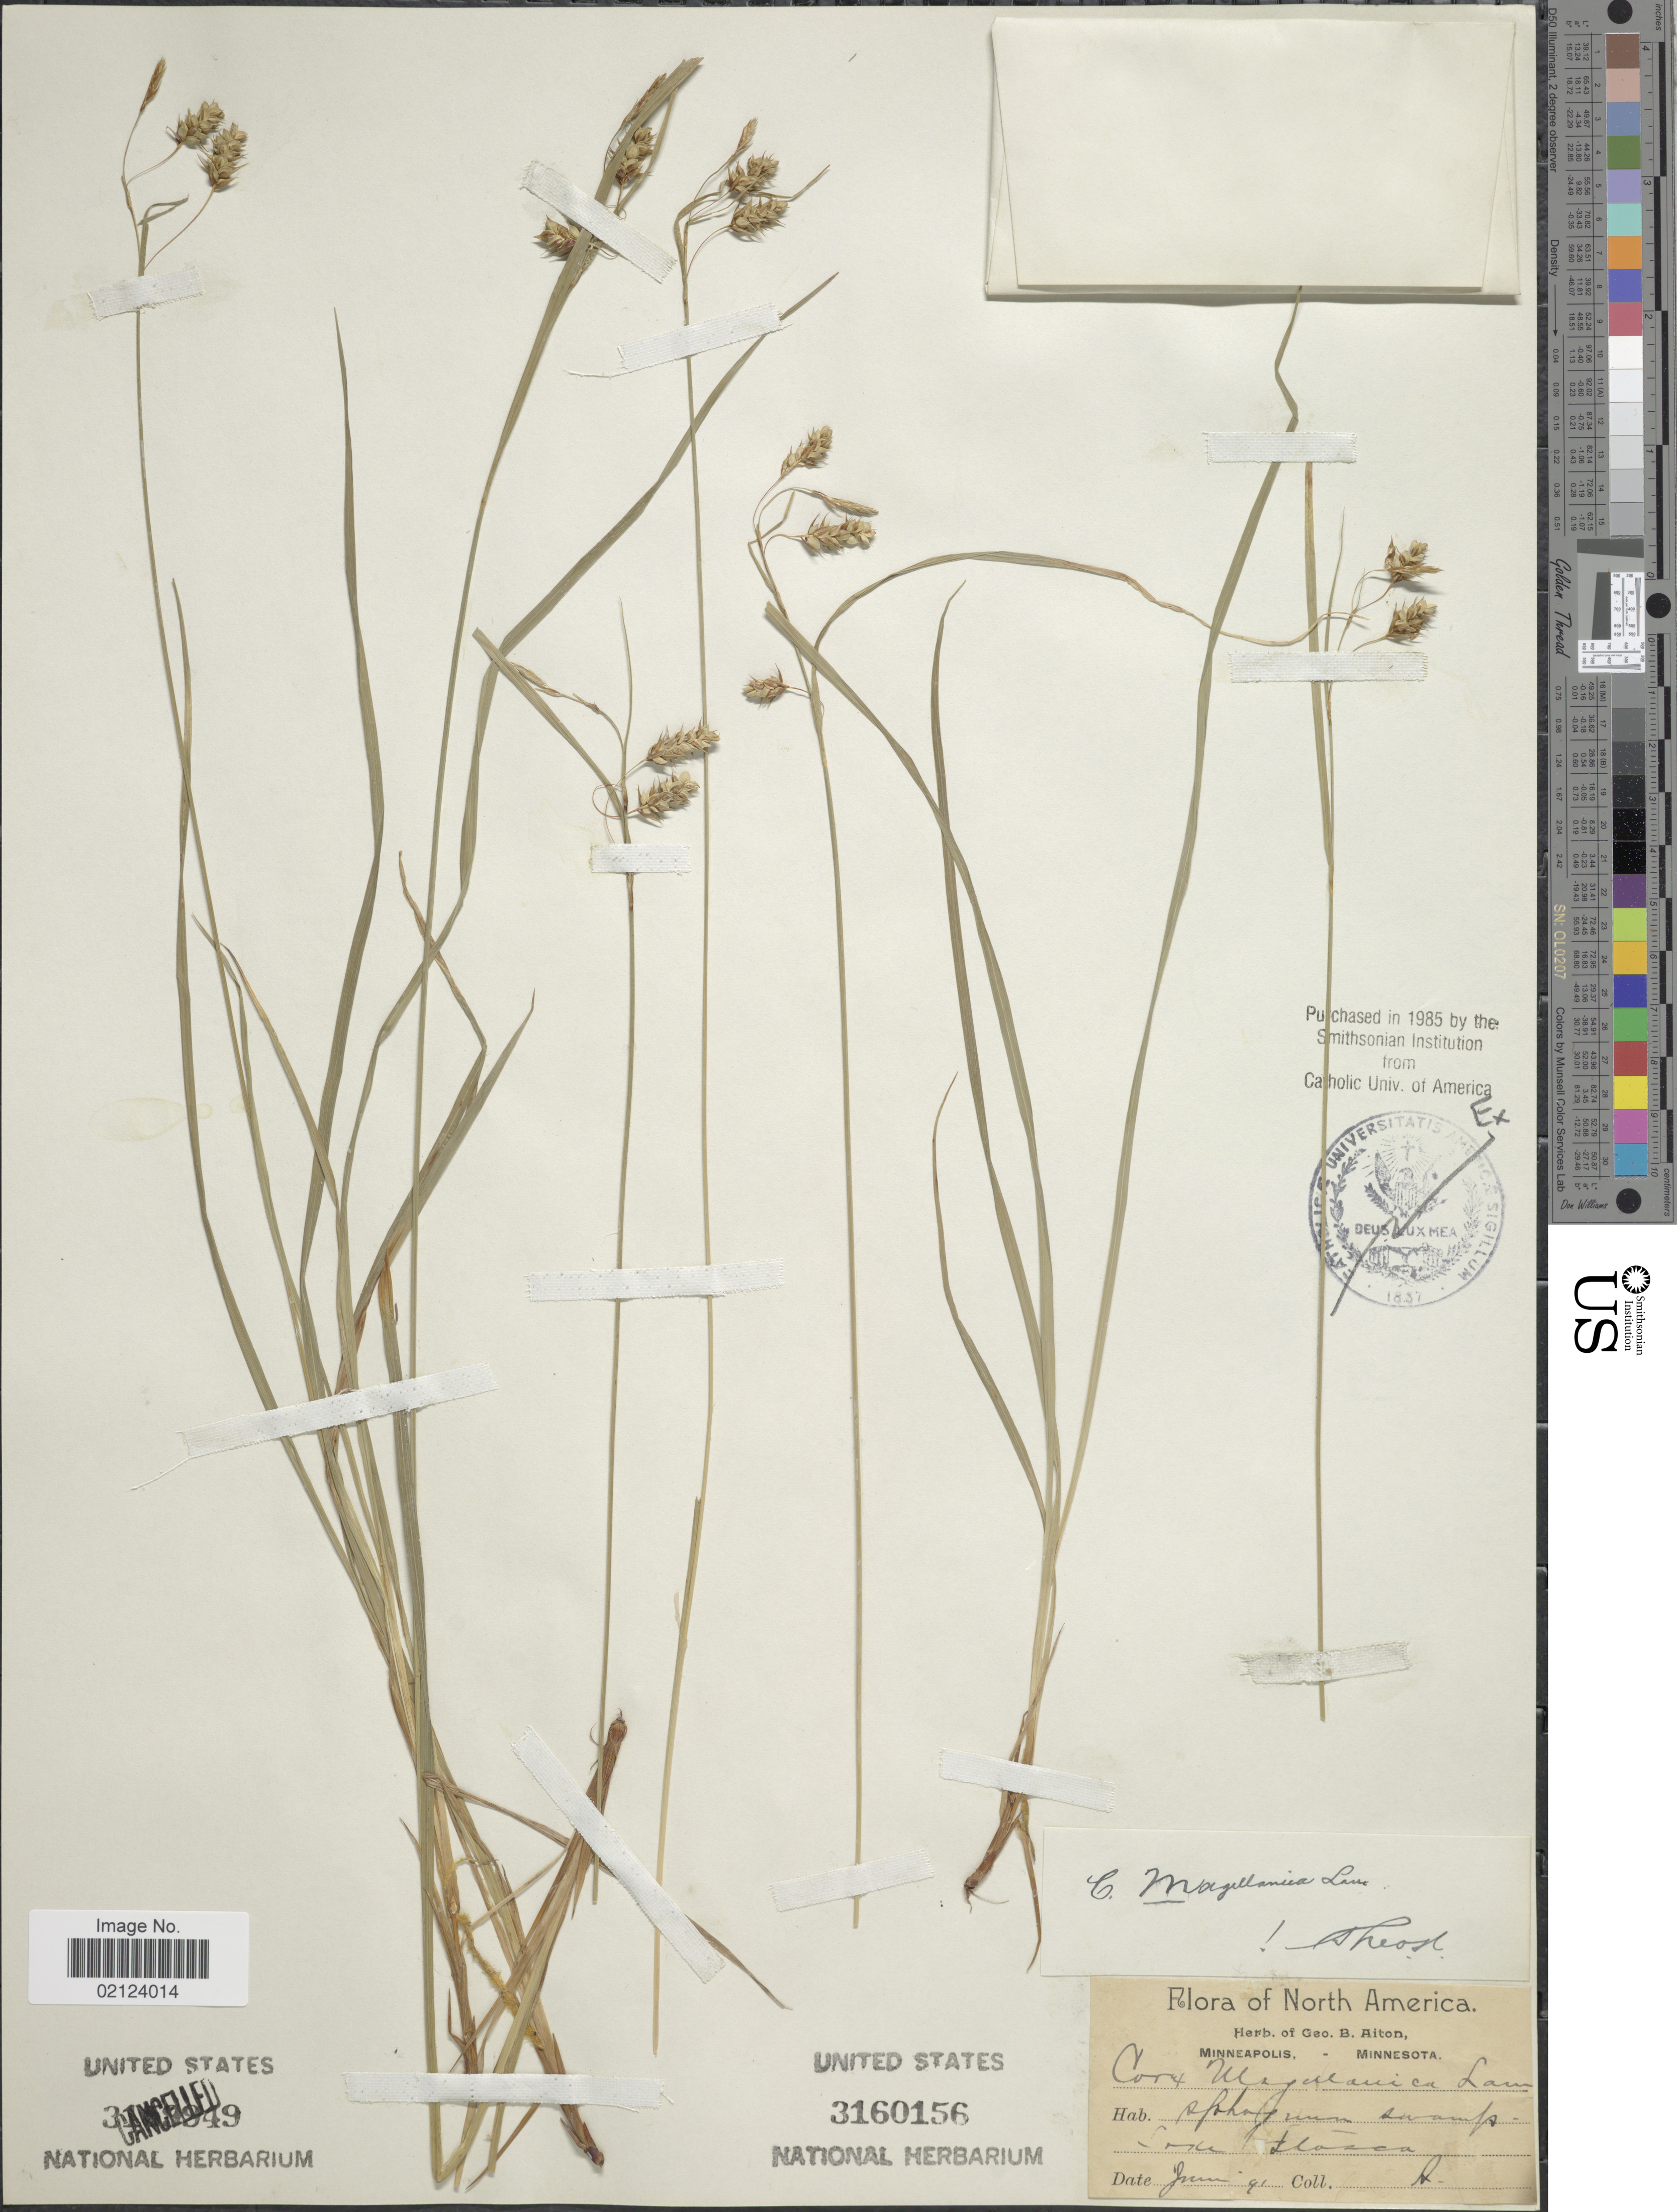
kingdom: Plantae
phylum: Tracheophyta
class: Liliopsida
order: Poales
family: Cyperaceae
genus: Carex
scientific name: Carex magellanica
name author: Lam.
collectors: G. B. Aiton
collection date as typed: Transcribed d/m/y: /6/91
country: United States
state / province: Minnesota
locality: Lake Itasca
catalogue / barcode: US 3160156